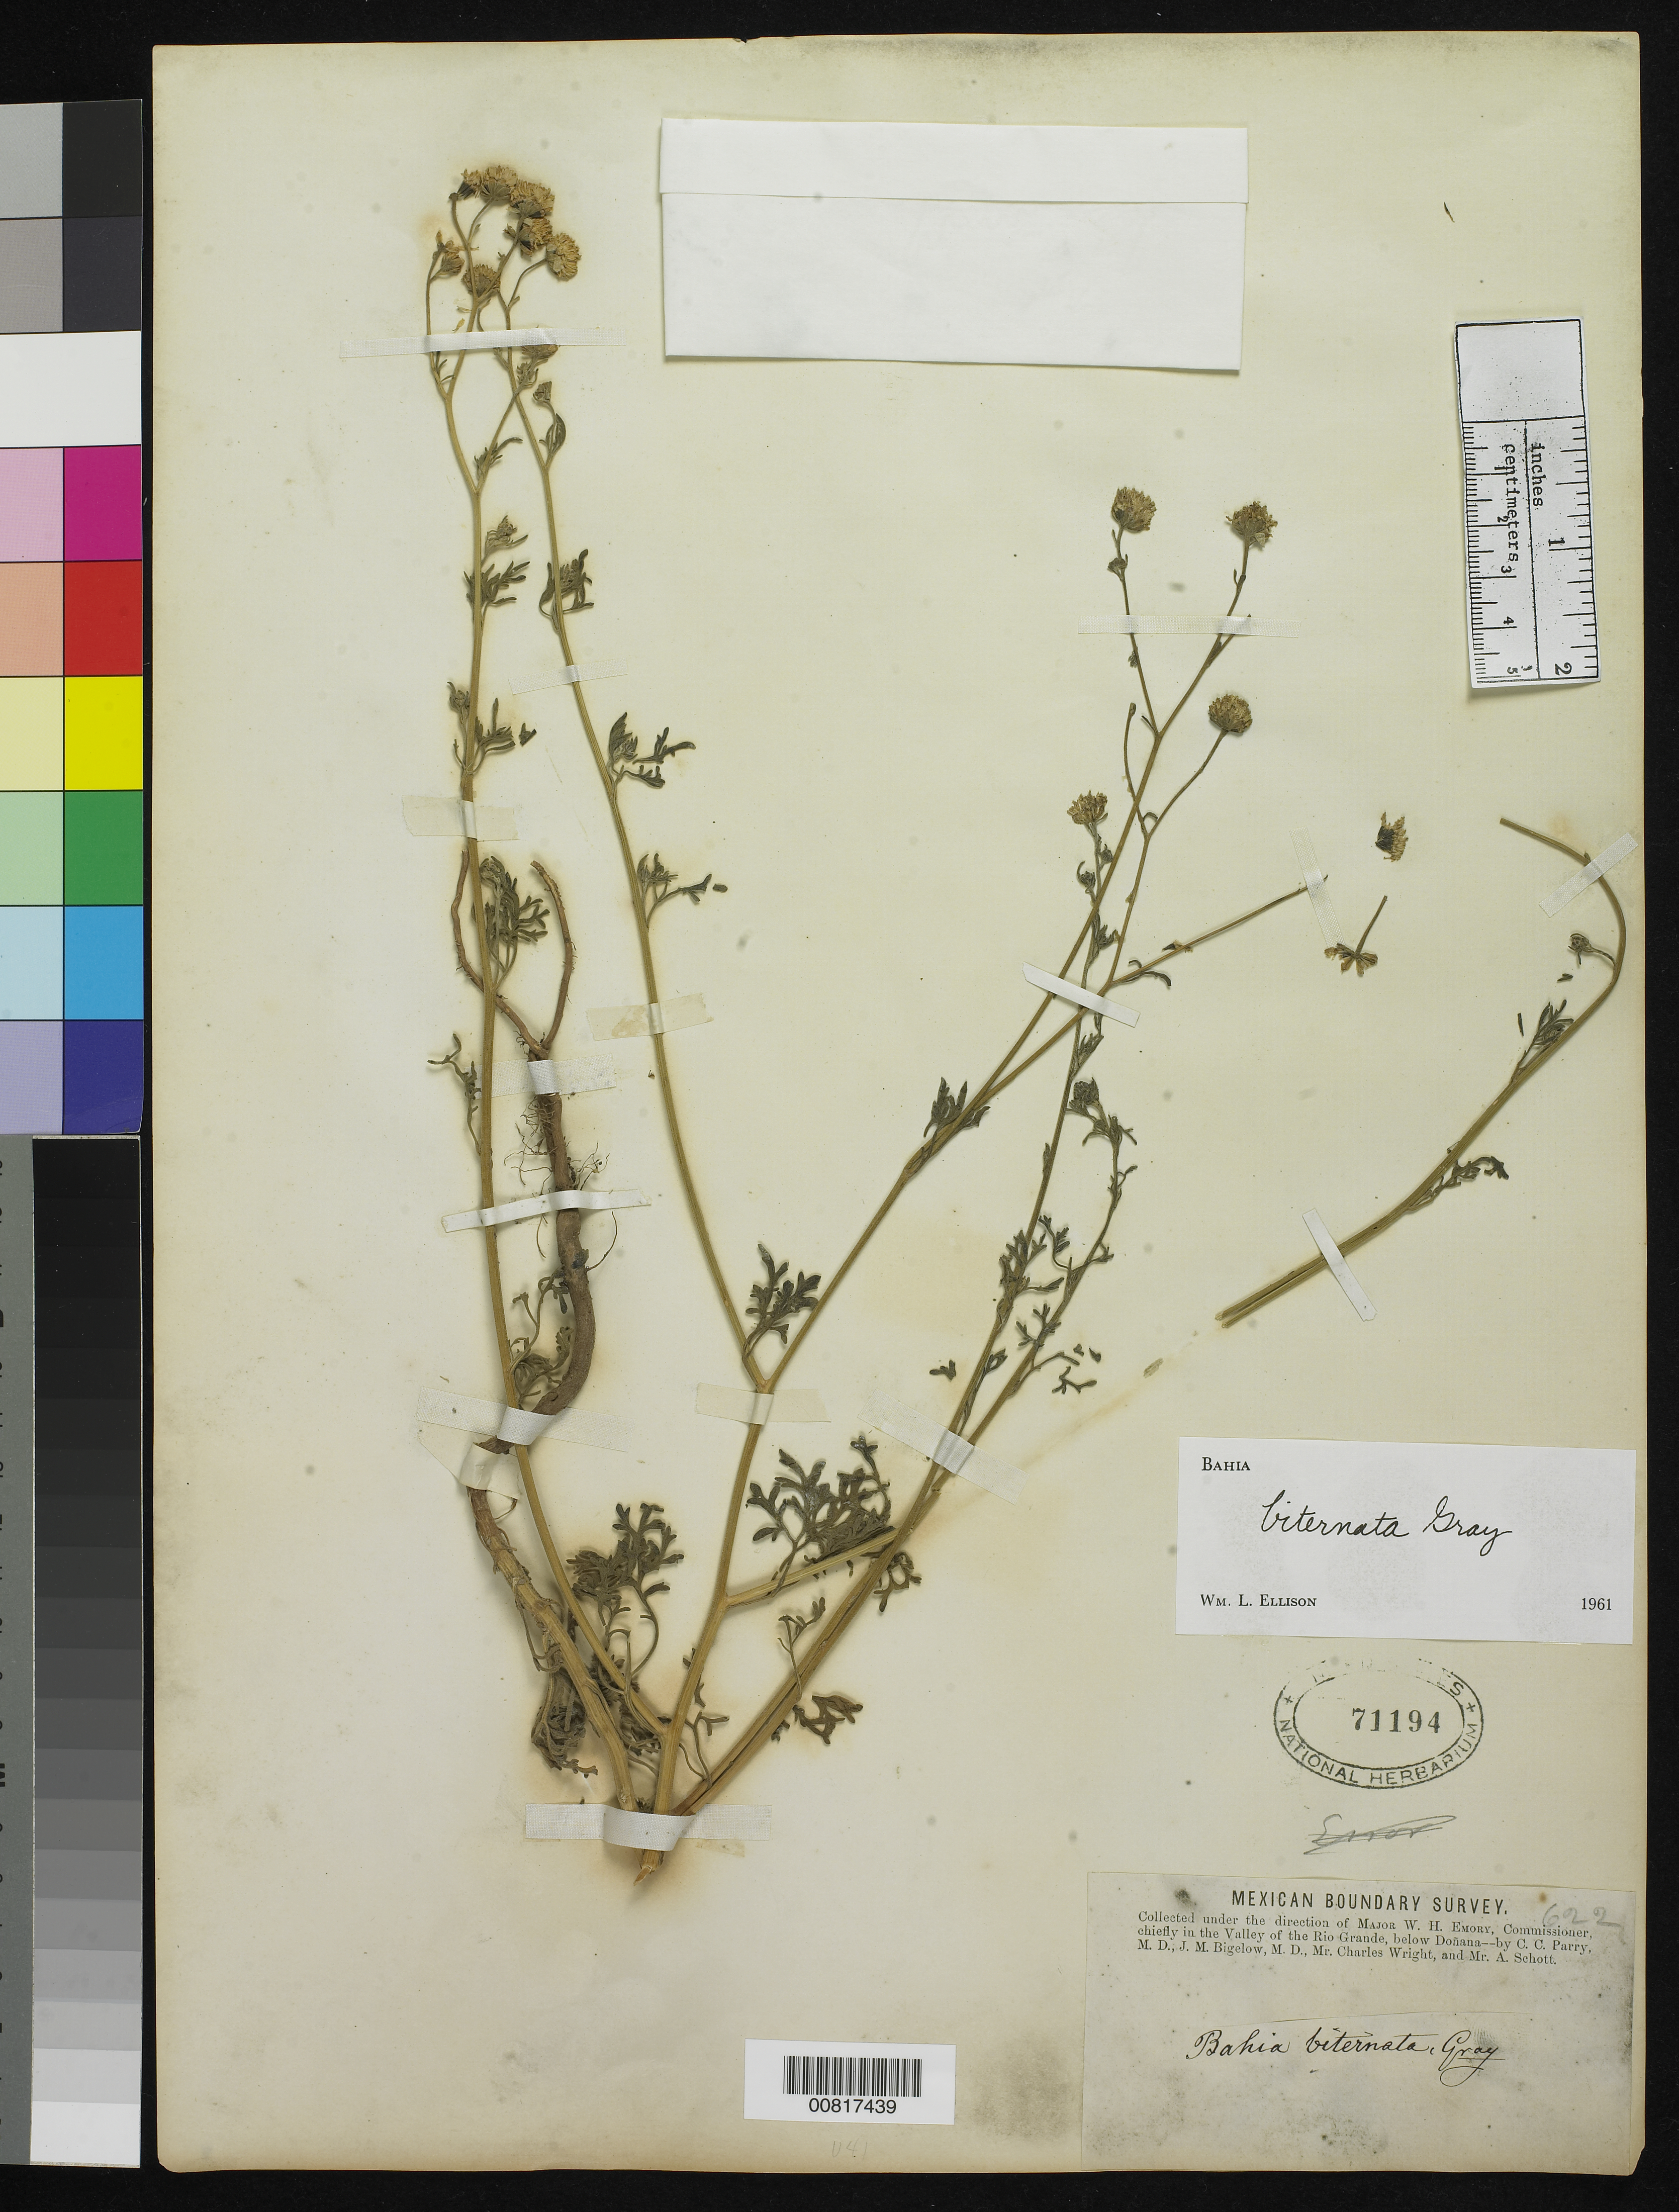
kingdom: Plantae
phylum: Tracheophyta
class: Magnoliopsida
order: Asterales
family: Asteraceae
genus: Bahia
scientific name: Bahia biternata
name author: A. Gray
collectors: C. C. Parry, J. M. Bigelow, C. Wright & A. C. V. Schott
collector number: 622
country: United States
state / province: New Mexico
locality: Valley of the Rio Grande, below Doñana, New Mexico.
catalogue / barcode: US 71194